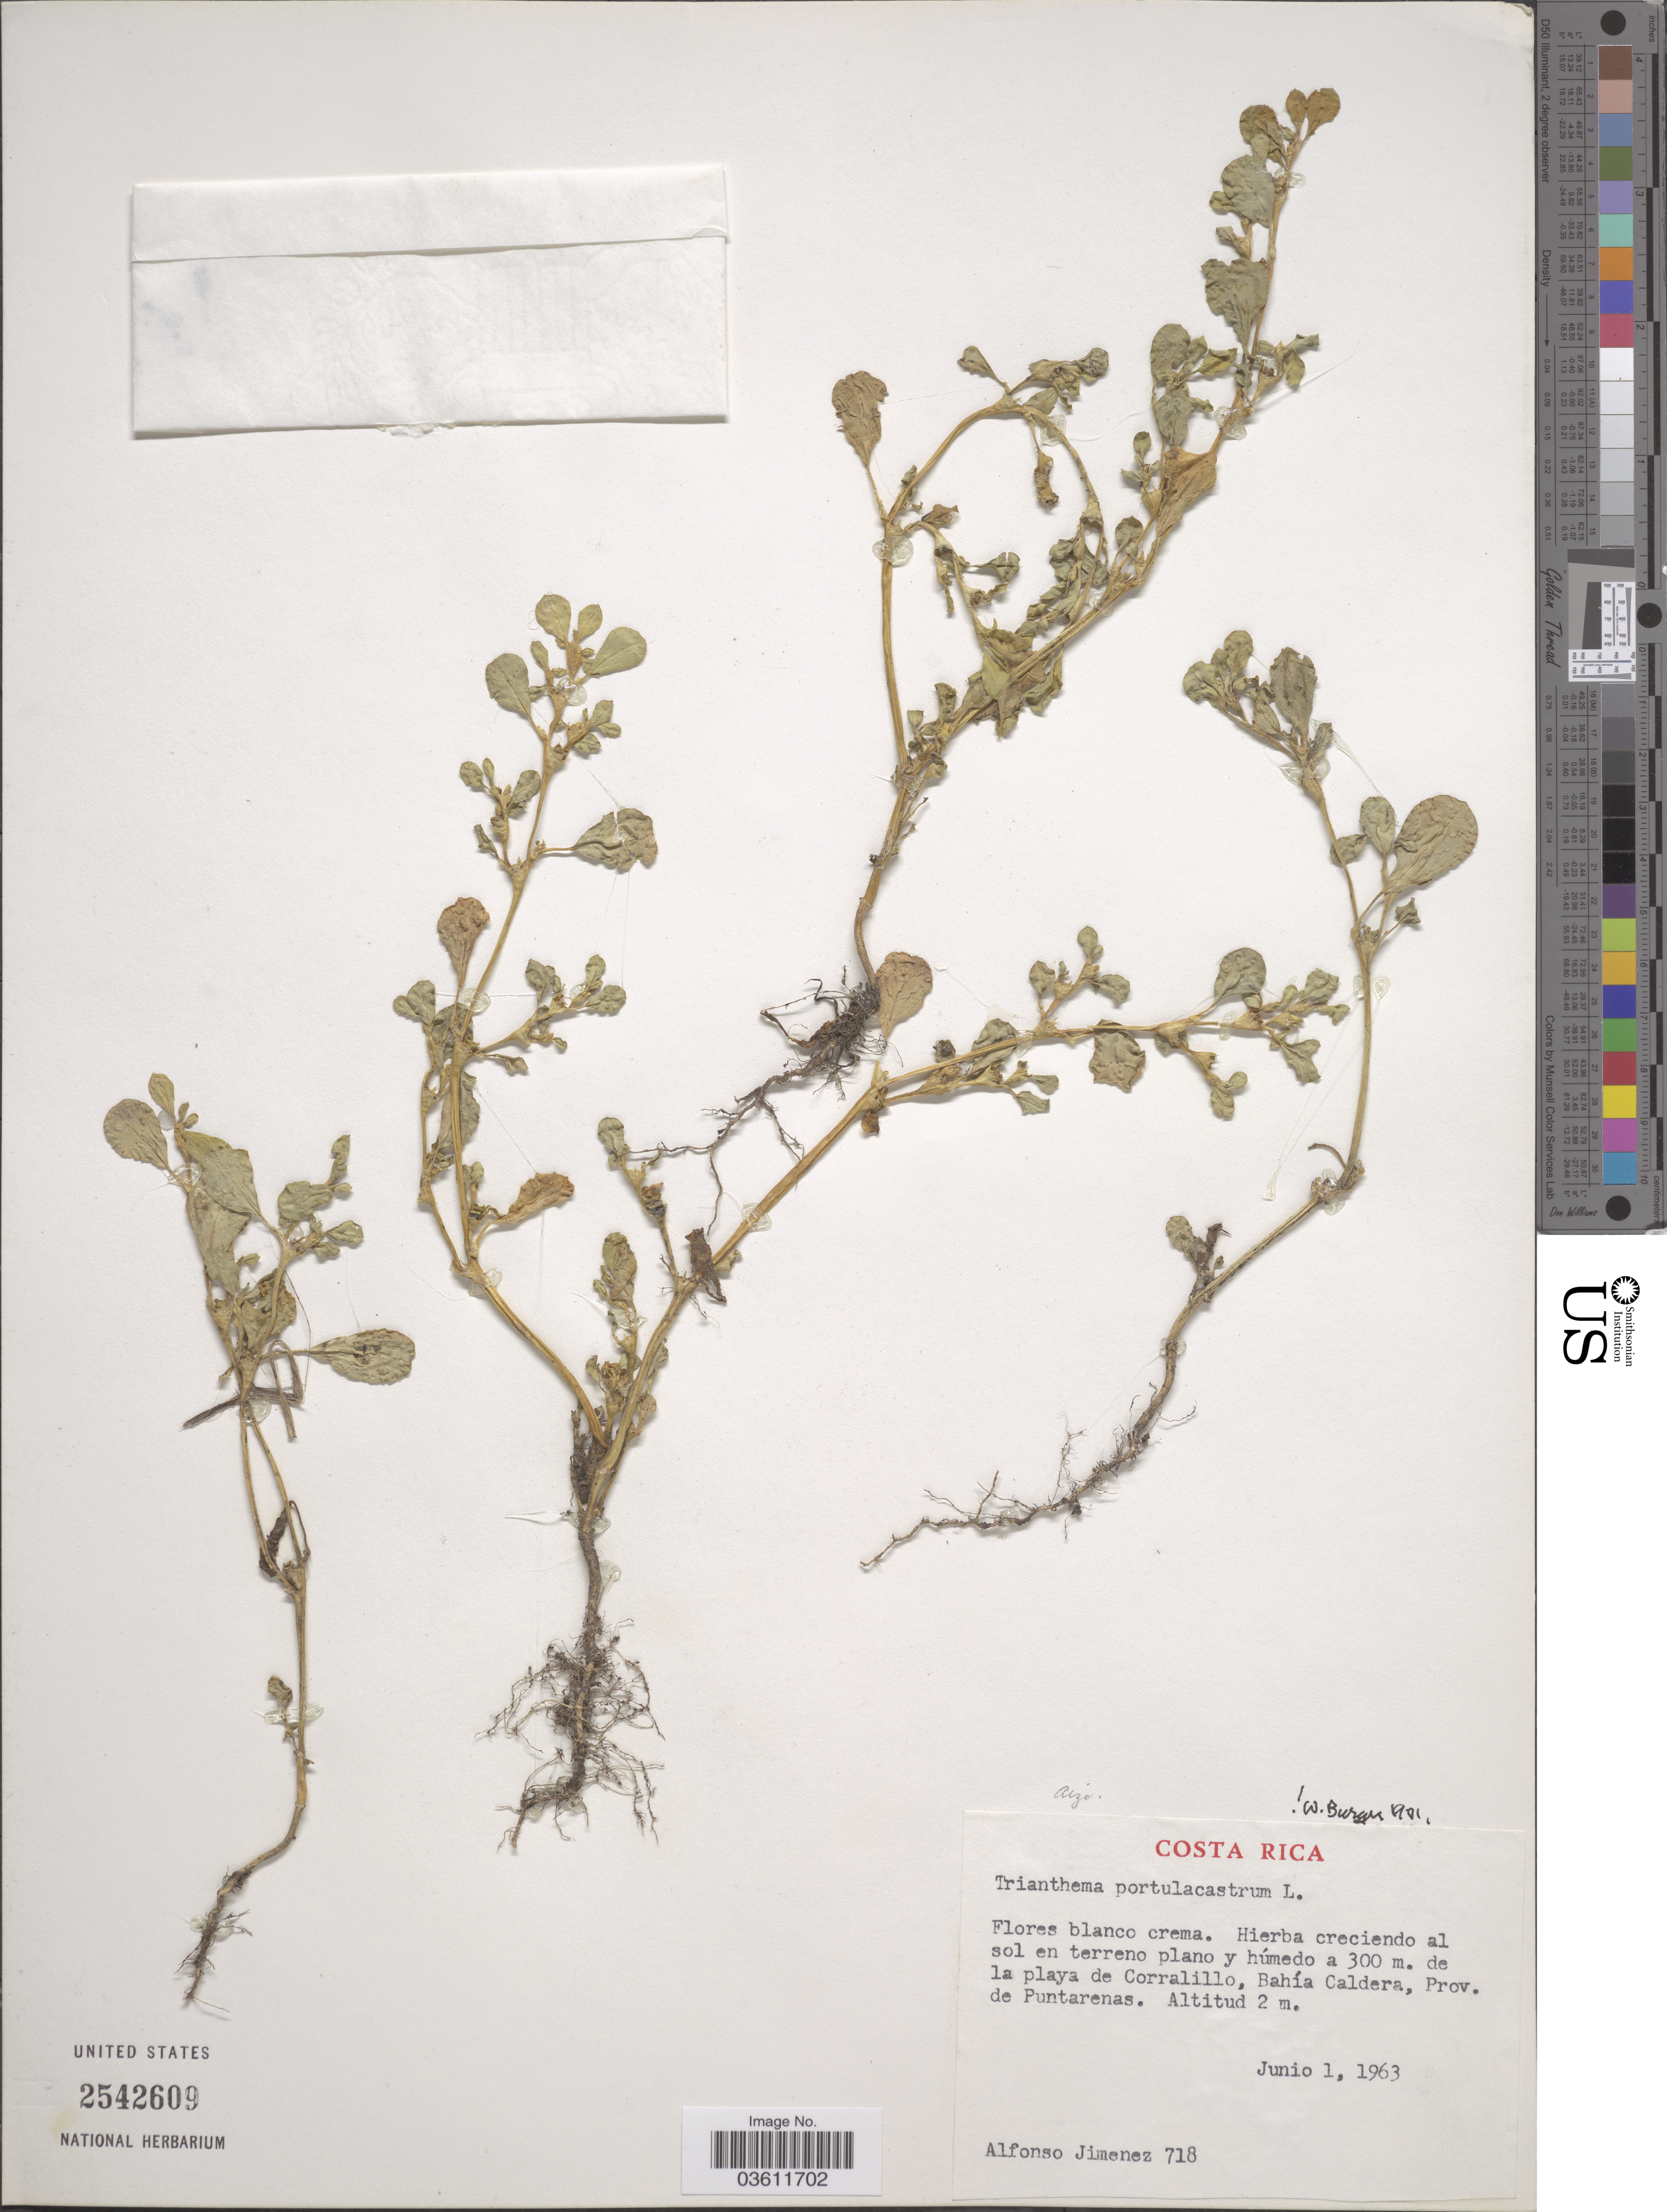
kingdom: Plantae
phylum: Tracheophyta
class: Magnoliopsida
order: Caryophyllales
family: Aizoaceae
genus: Trianthema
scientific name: Trianthema portulacastrum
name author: L.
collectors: A. Jiménez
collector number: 718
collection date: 1963-06-01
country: Costa Rica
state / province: Puntarenas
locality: Hierba creciendo al sol en terreno plano y húmedo a 300 m. de la playa de Corralillo, Bahía Caldera.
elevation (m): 2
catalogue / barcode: US 2542609